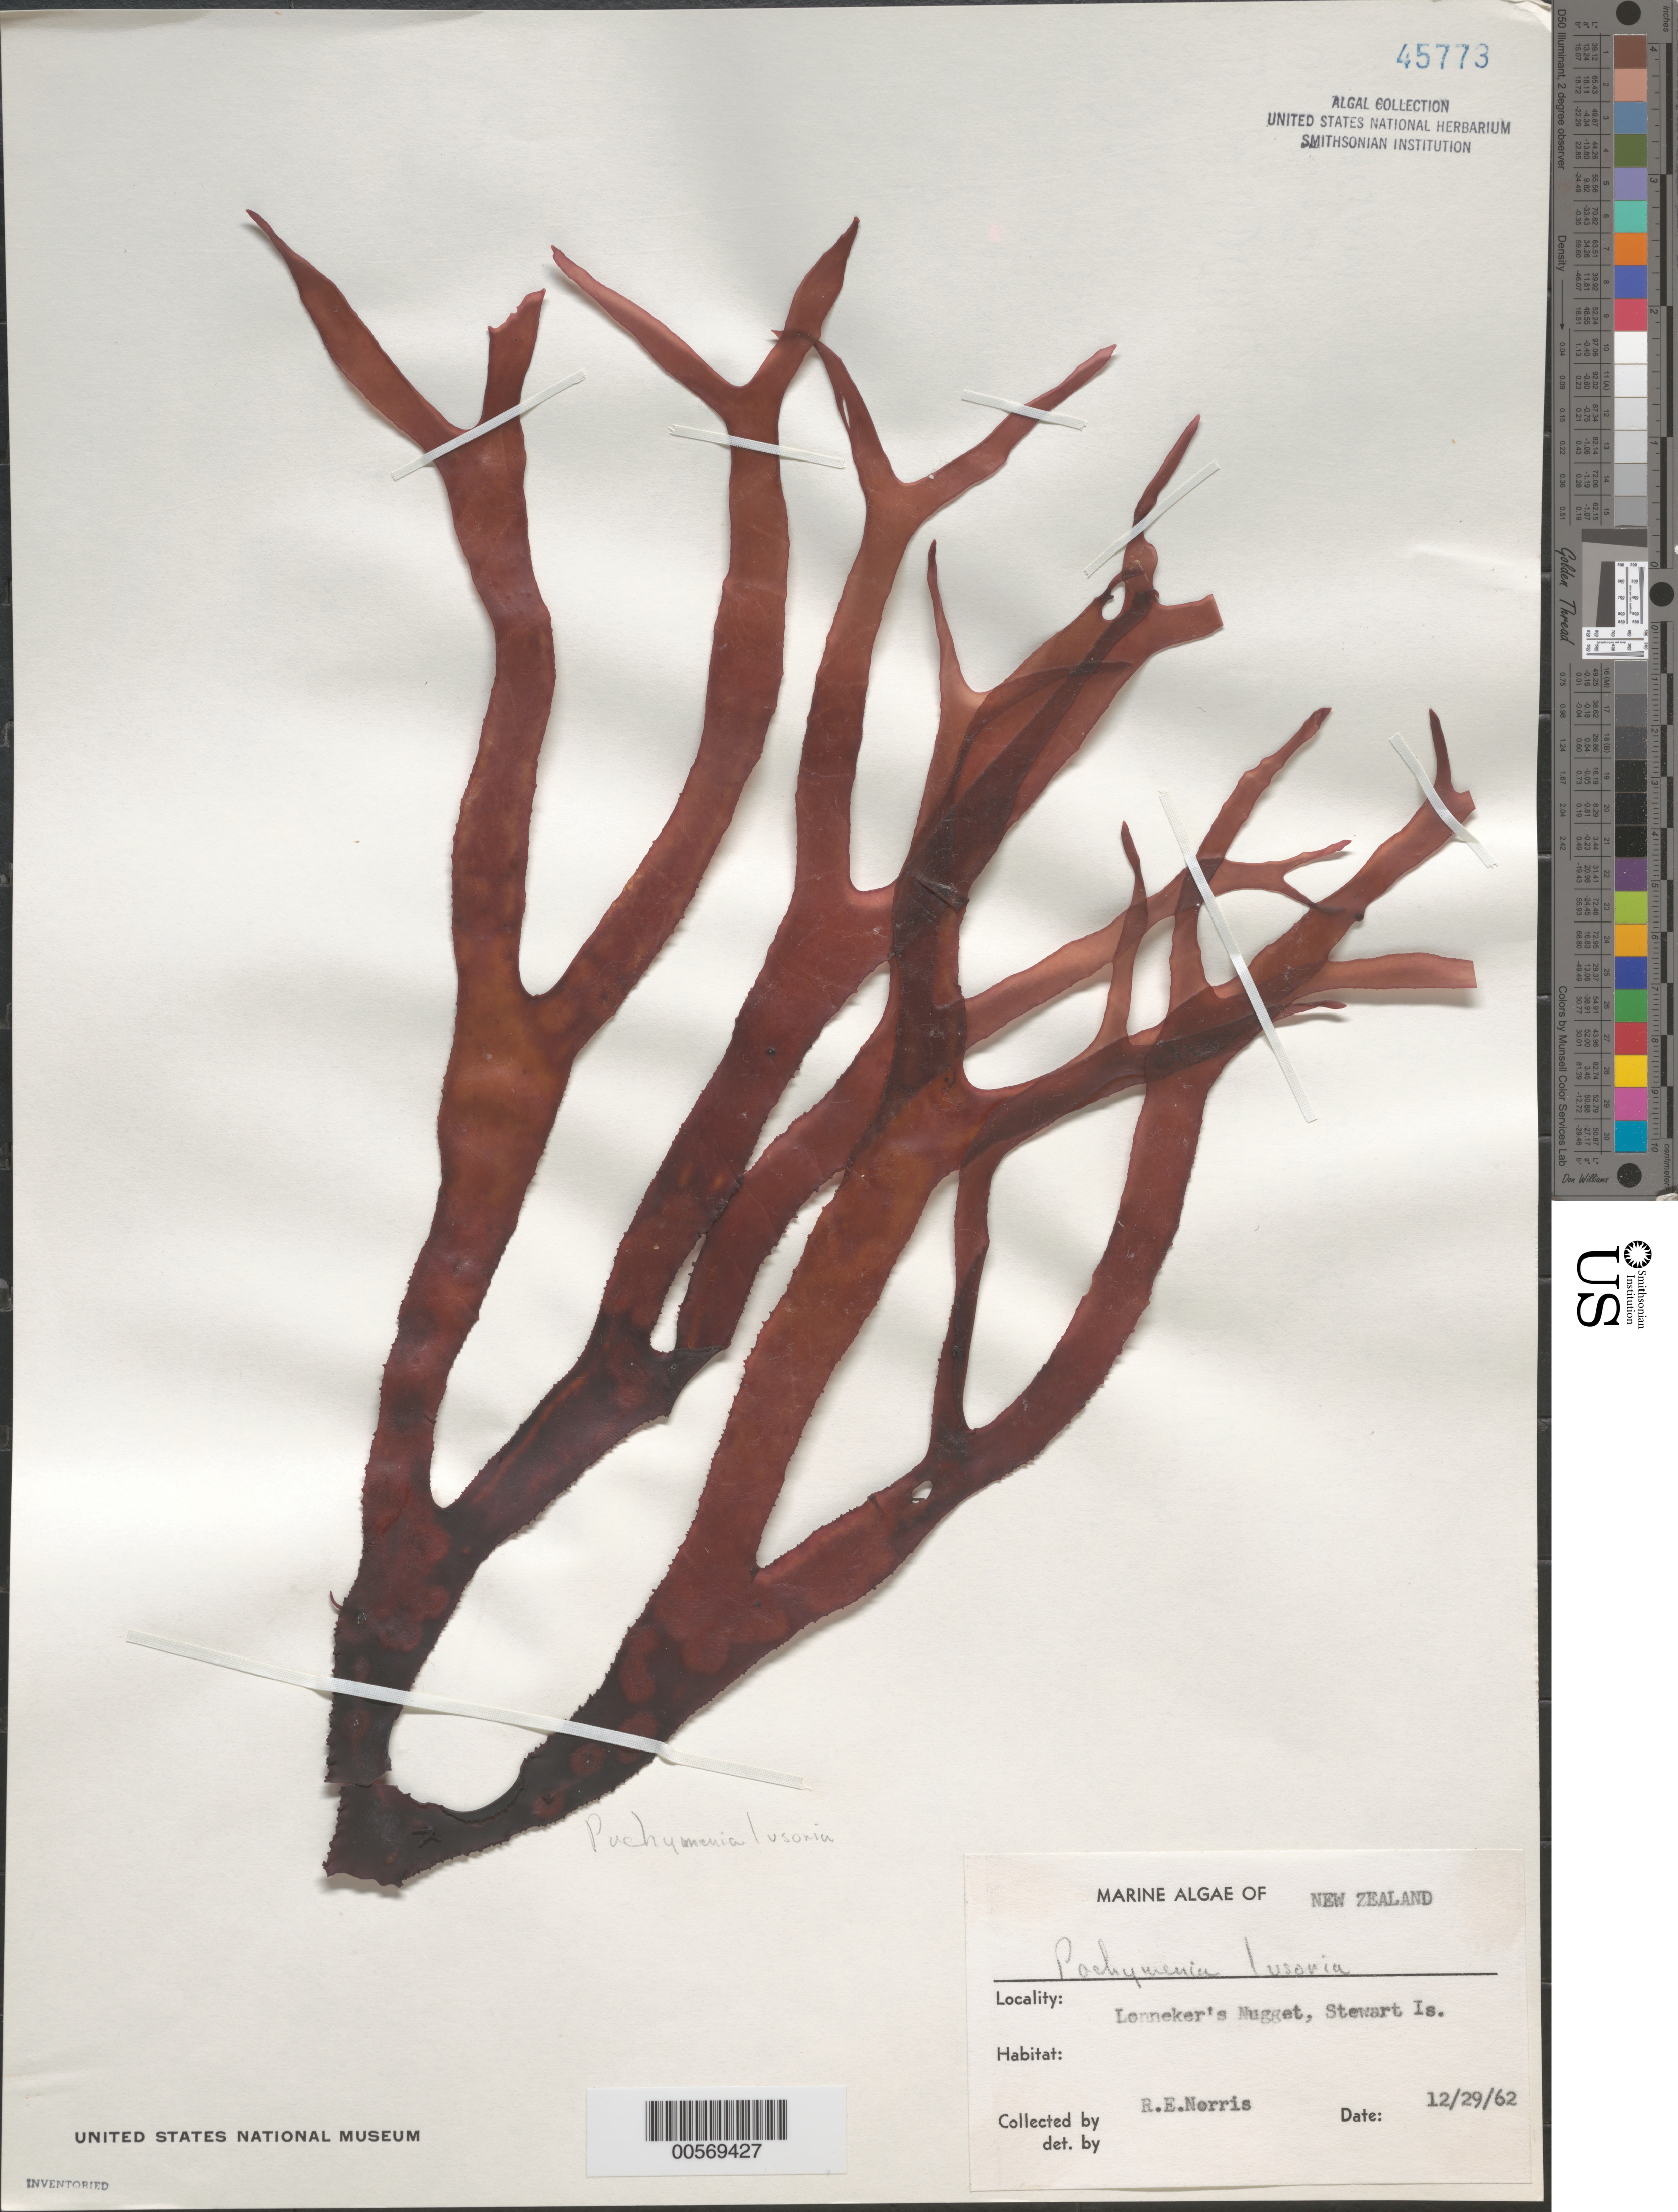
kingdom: Plantae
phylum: Rhodophyta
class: Florideophyceae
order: Halymeniales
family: Halymeniaceae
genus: Pachymenia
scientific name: Pachymenia lusoria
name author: (Greville) J. Agardh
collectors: R. E. Norris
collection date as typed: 29 Dec 1962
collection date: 1962-12-29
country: New Zealand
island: Stewart Island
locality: Lonneker's Nugget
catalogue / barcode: US 45773